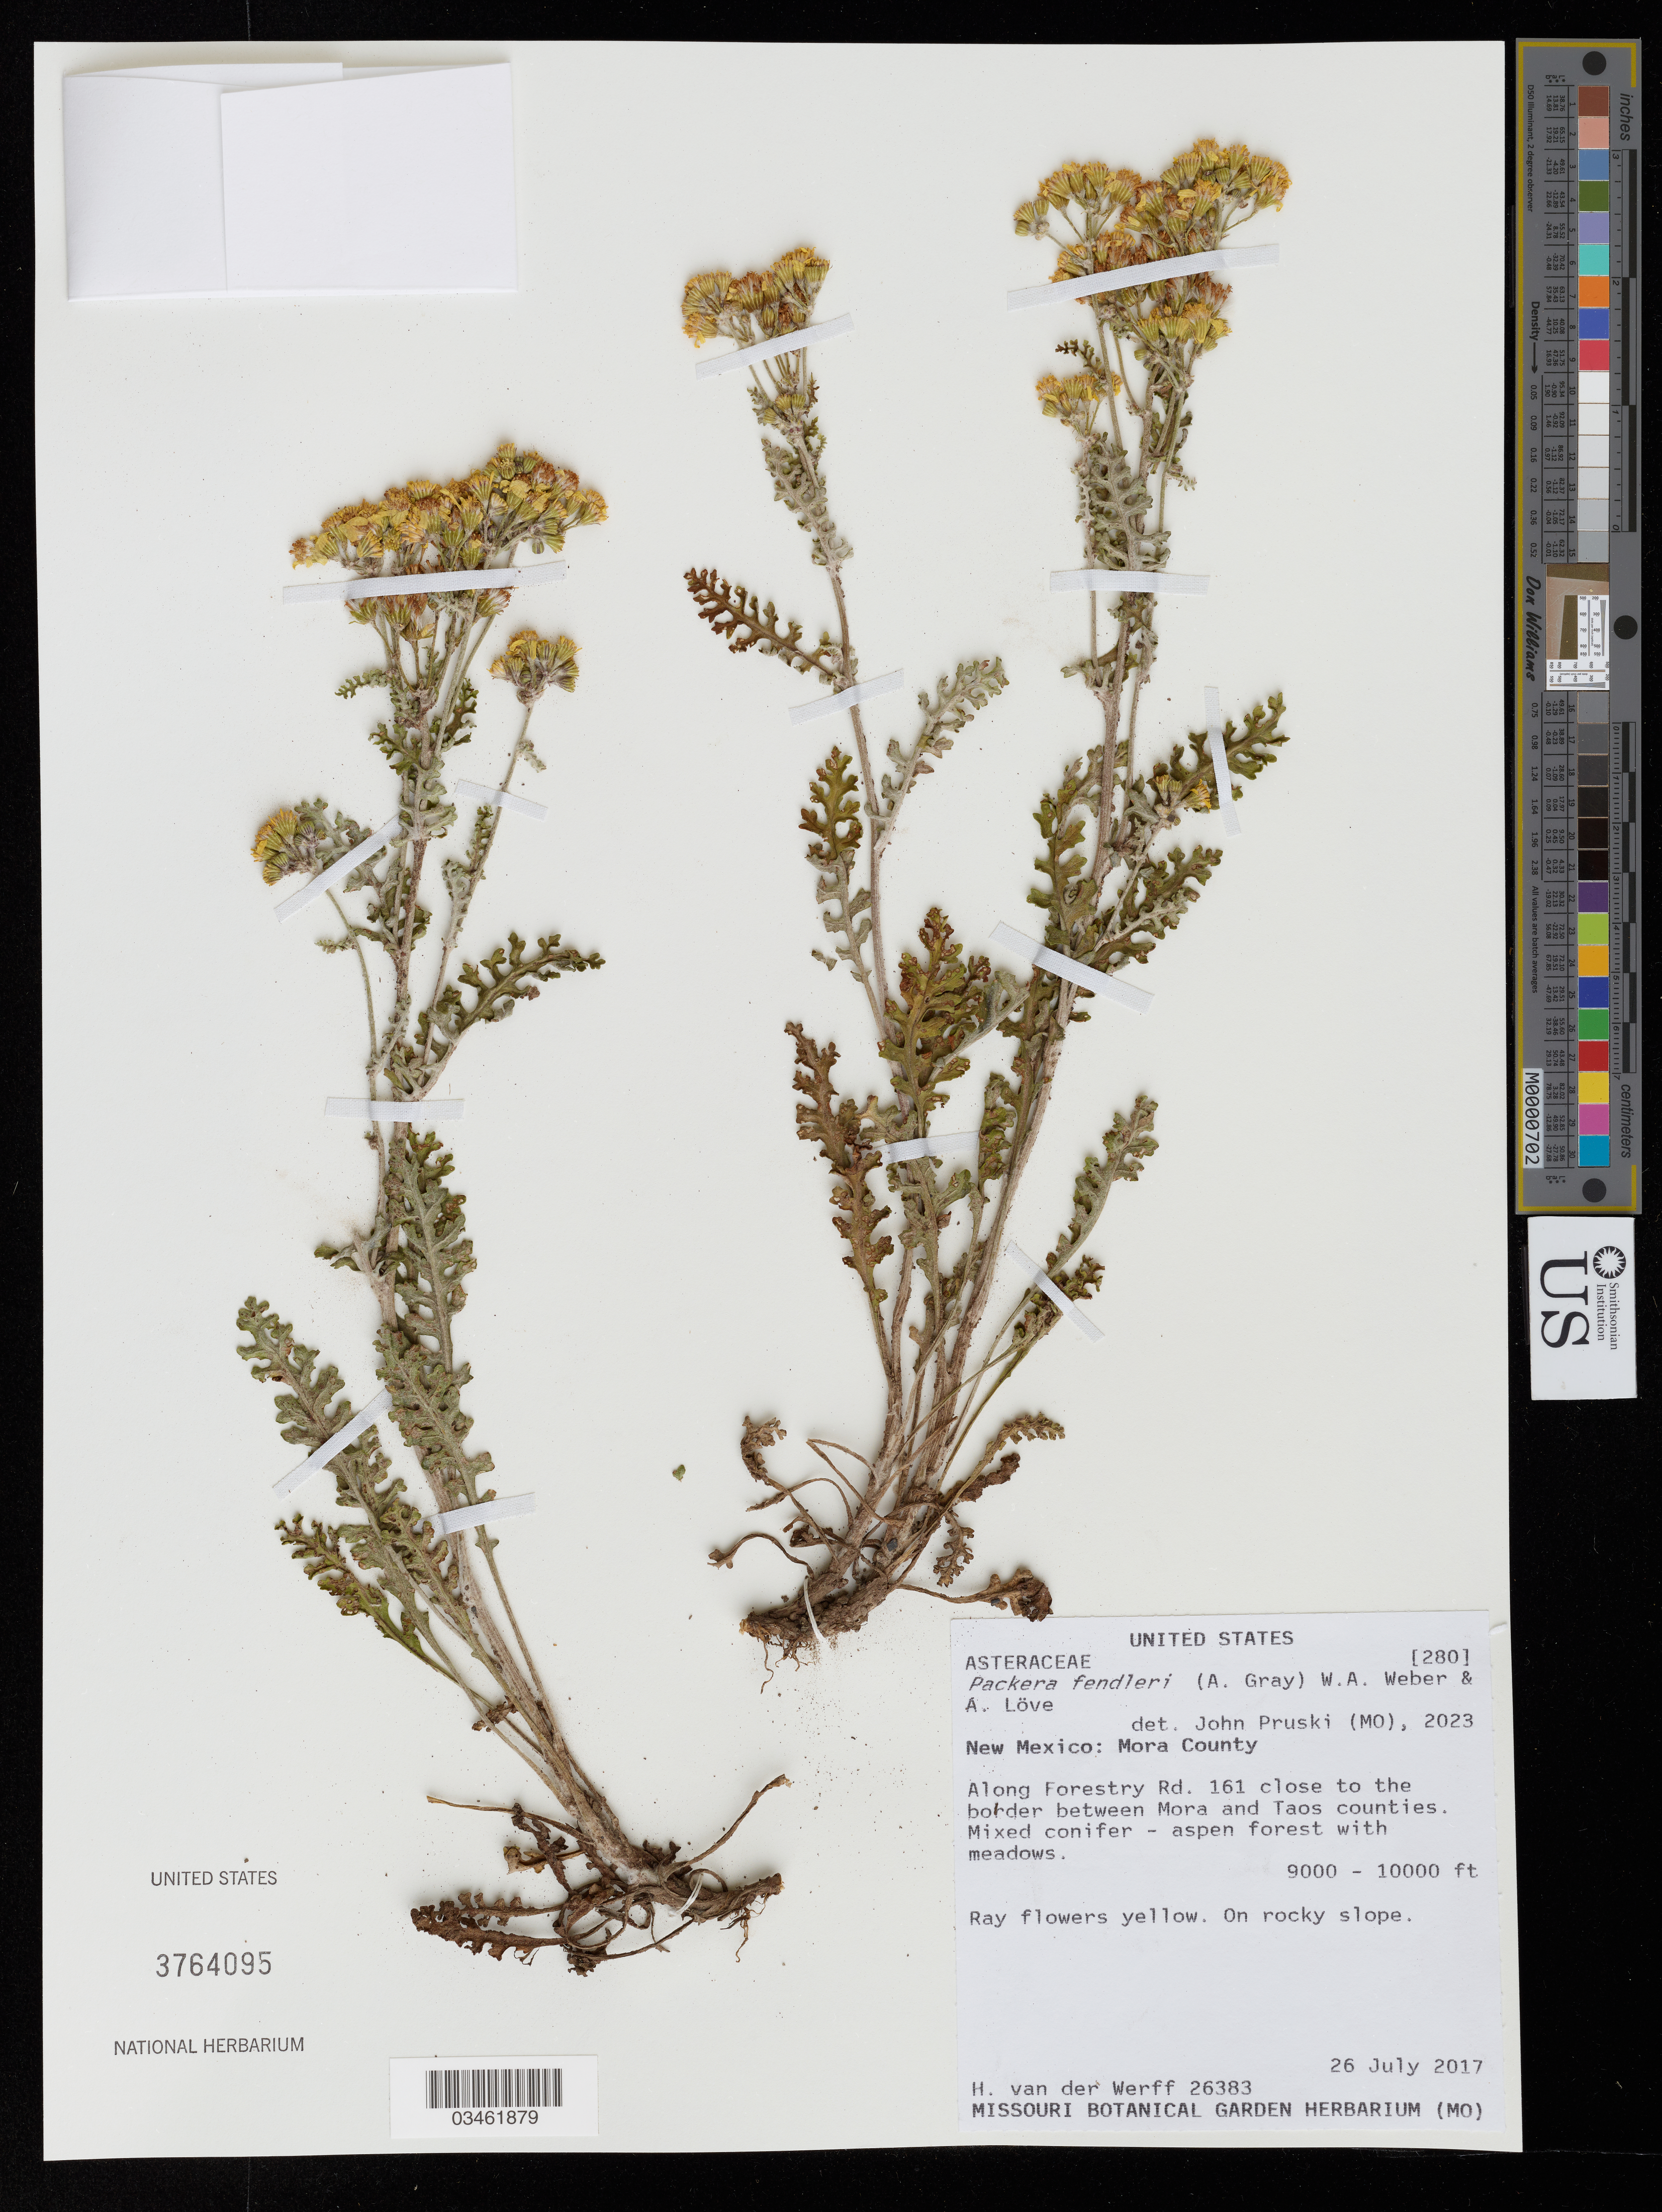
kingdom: Plantae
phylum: Tracheophyta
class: Magnoliopsida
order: Asterales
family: Asteraceae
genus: Packera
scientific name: Packera fendleri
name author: (A. Gray) W.A. Weber & Á. Löve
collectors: H. van der Werff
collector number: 26383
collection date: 2017-07-26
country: United States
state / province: New Mexico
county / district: Mora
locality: Mora County. Along Forestry Rd. 161 close to the border between Mora and Taos counties.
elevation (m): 2743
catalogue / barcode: US 3764095